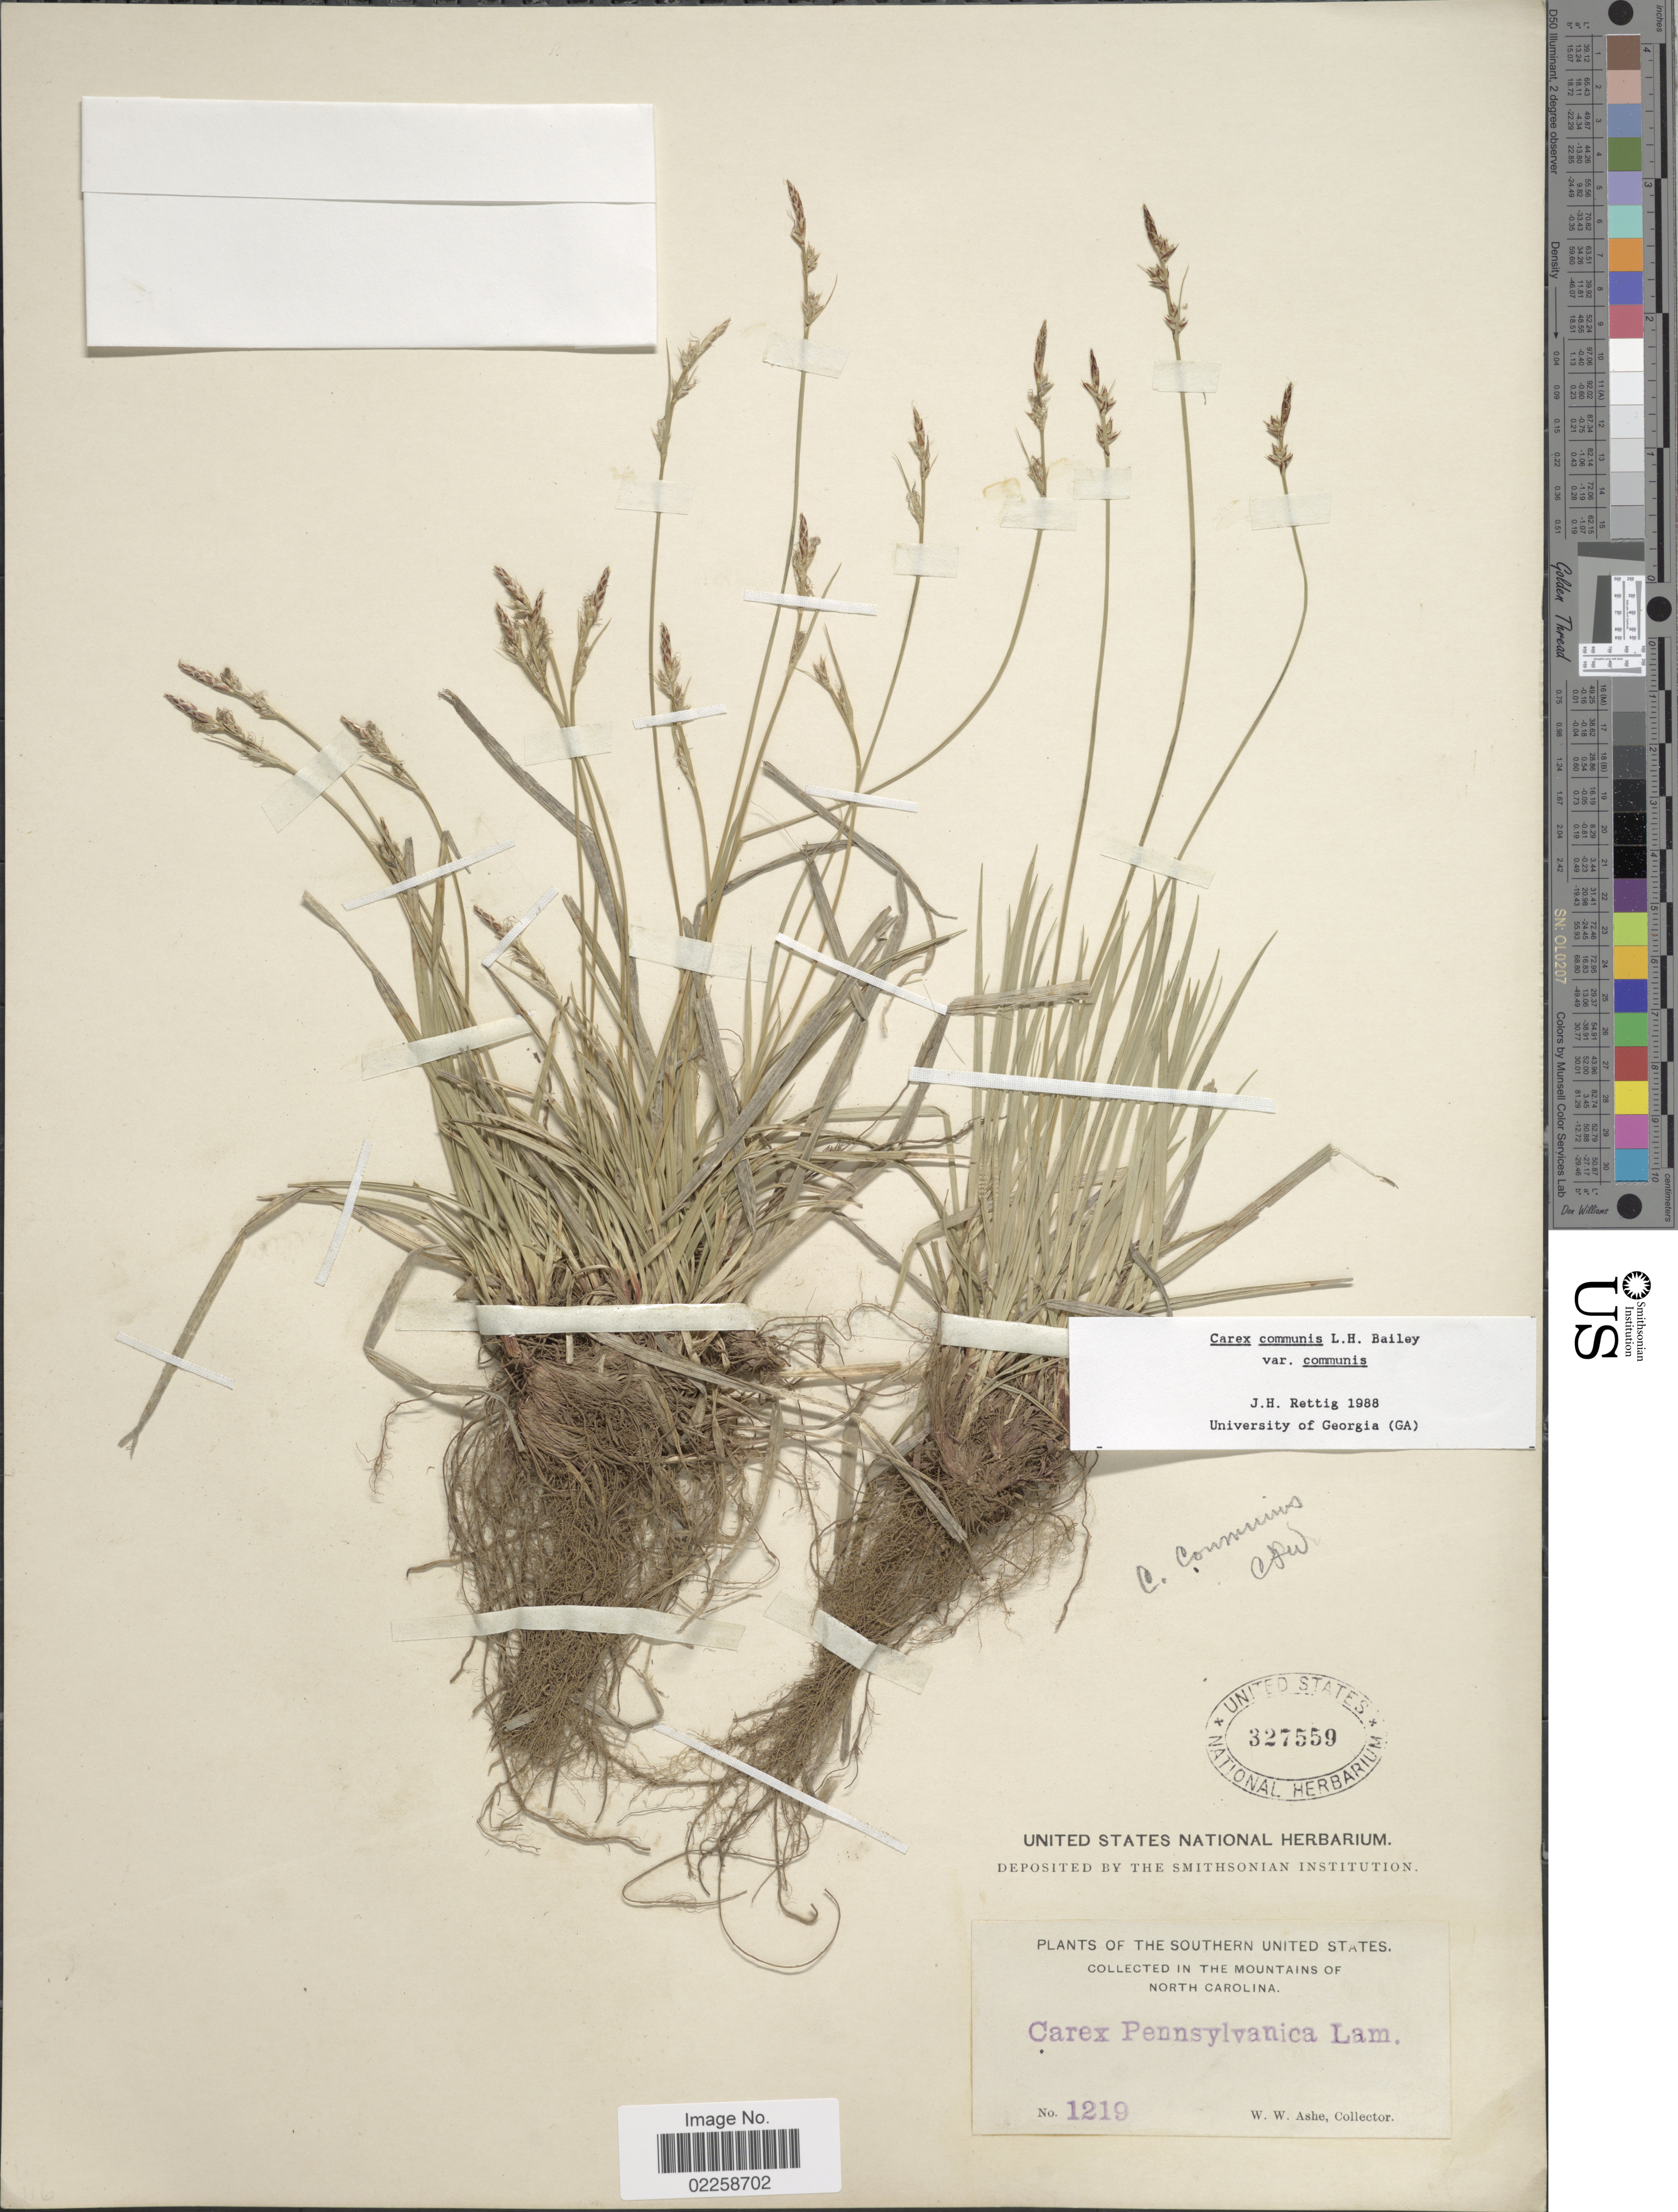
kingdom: Plantae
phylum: Tracheophyta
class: Liliopsida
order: Poales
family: Cyperaceae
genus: Carex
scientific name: Carex communis var. communis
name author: L.H. Bailey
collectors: W. W. Ashe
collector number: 1219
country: United States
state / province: North Carolina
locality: In the Mountains of North Carolina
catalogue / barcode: US 327559